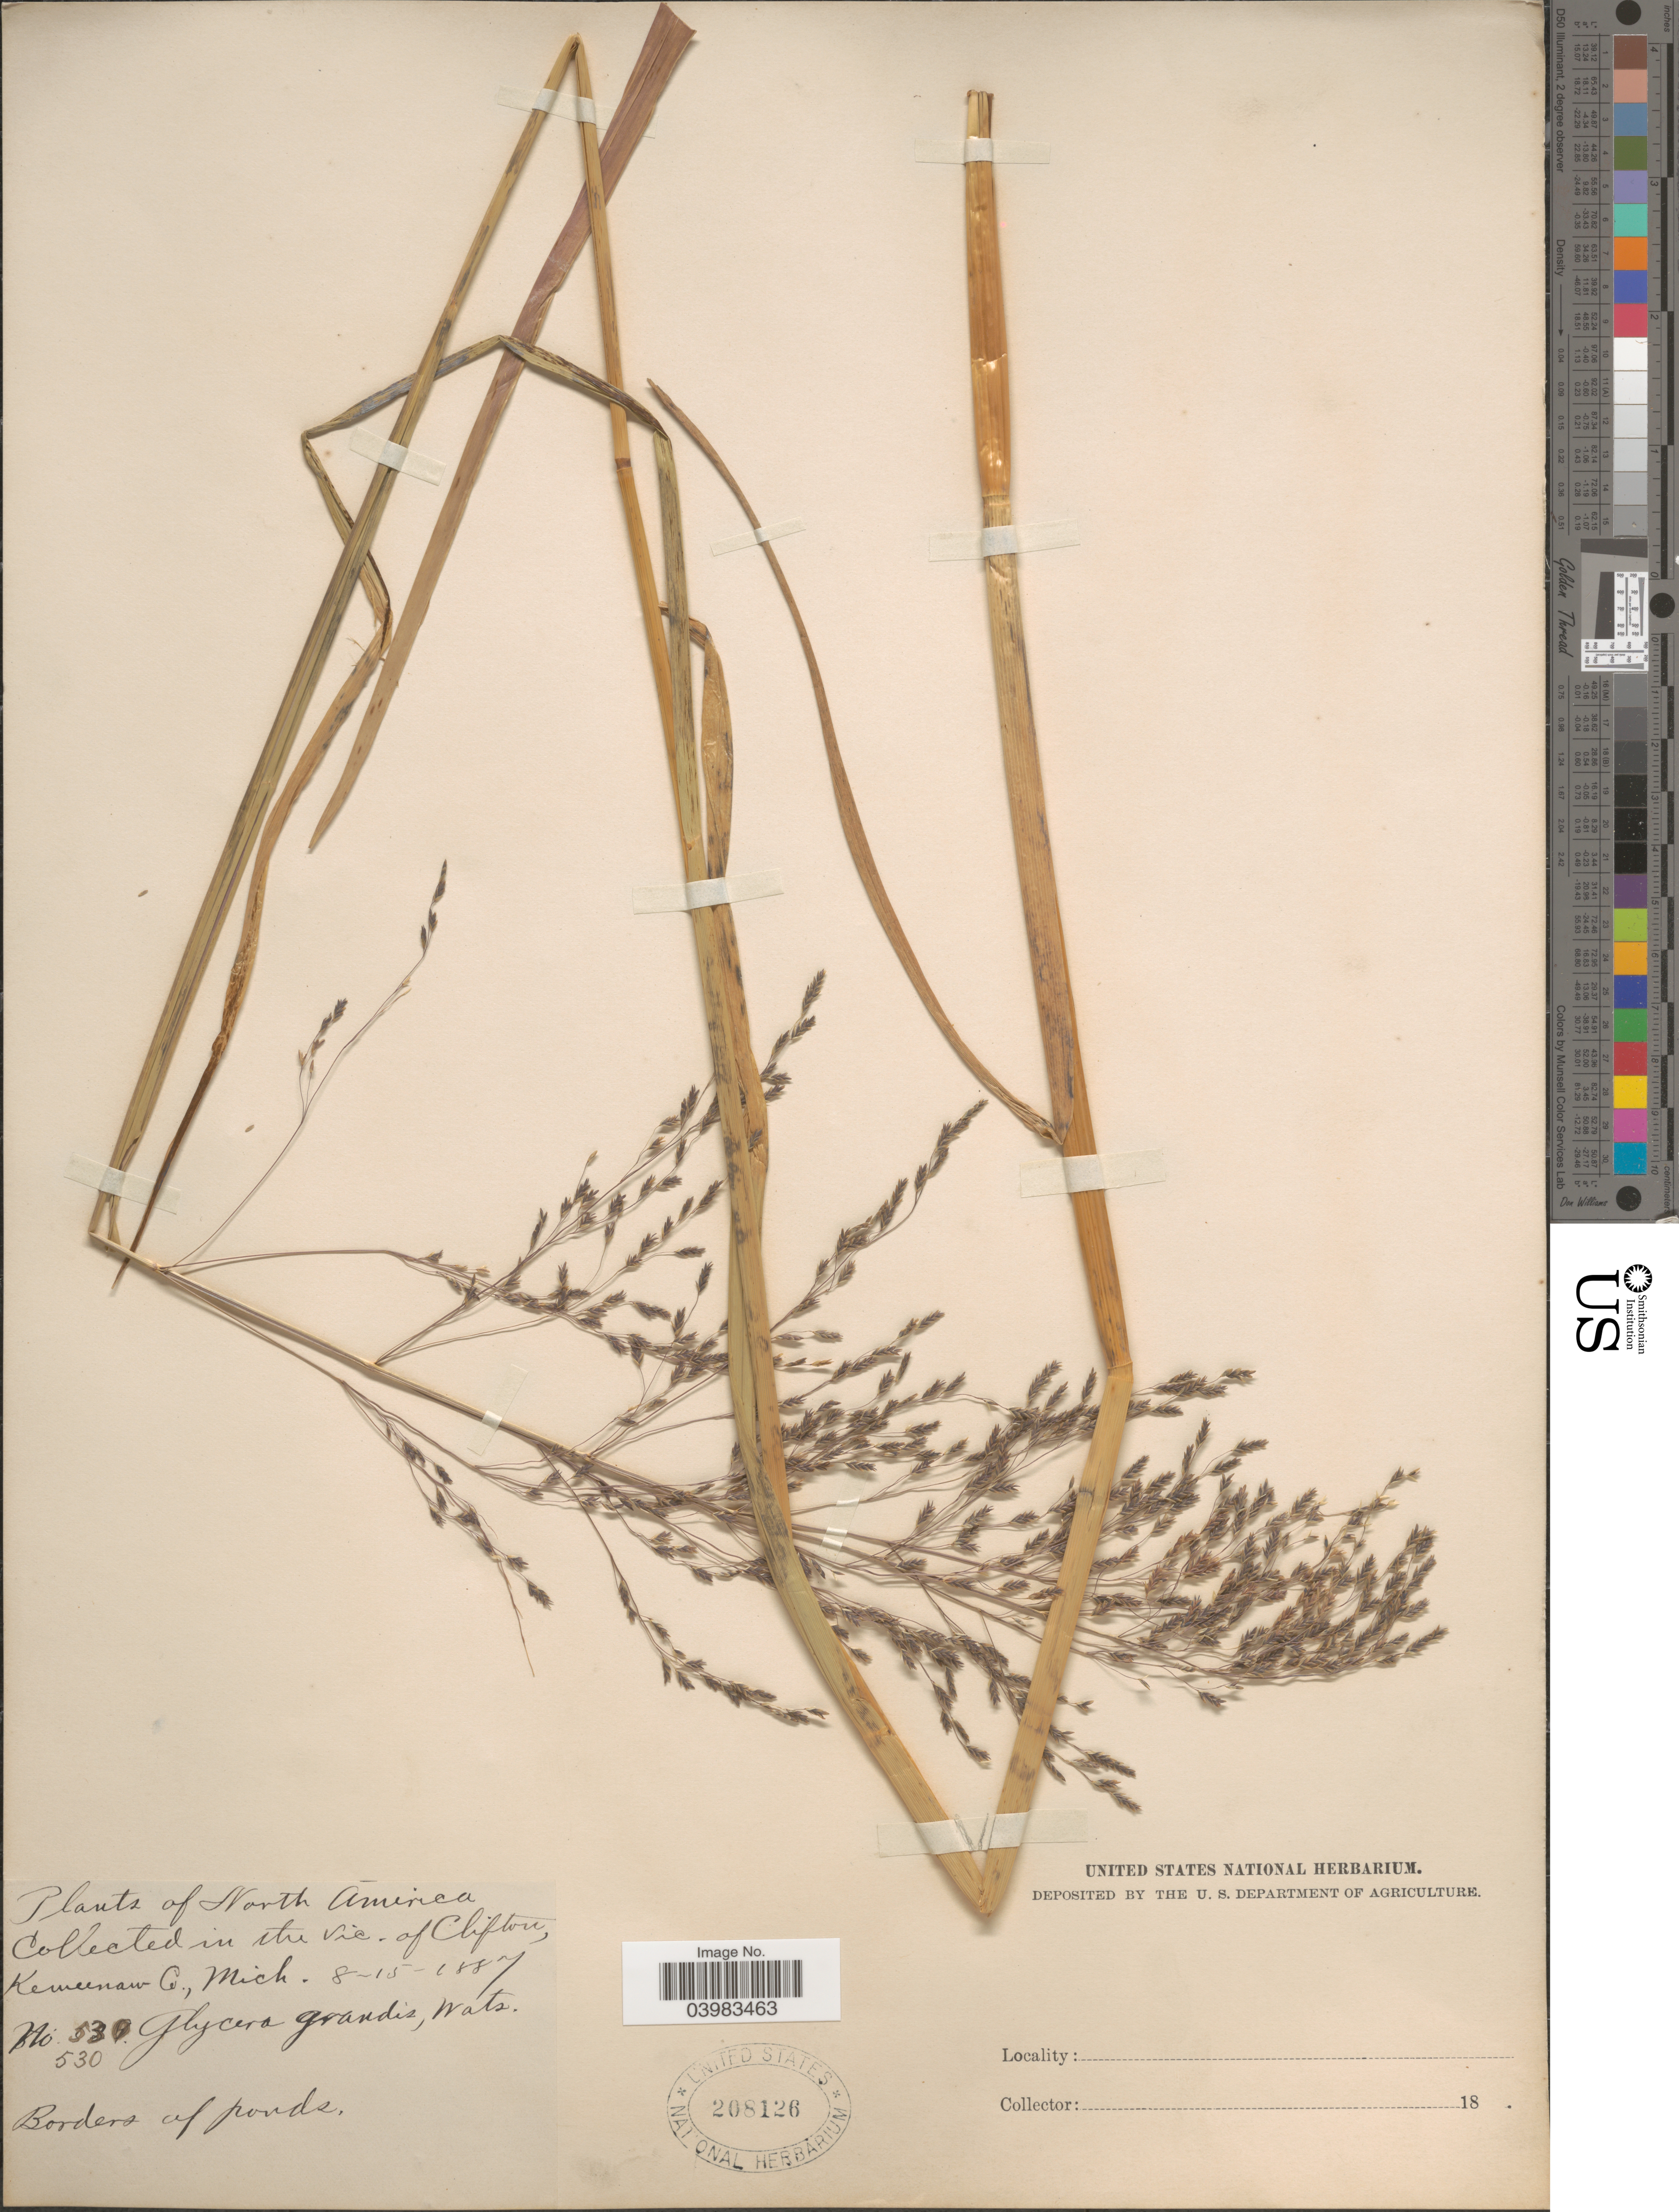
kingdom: Plantae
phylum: Tracheophyta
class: Liliopsida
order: Poales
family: Poaceae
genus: Glyceria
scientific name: Glyceria grandis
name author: S. Watson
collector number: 530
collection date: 1887-08-15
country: United States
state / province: Michigan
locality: In the Vic. of Clifton, Keweenaw Co.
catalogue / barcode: US 208126